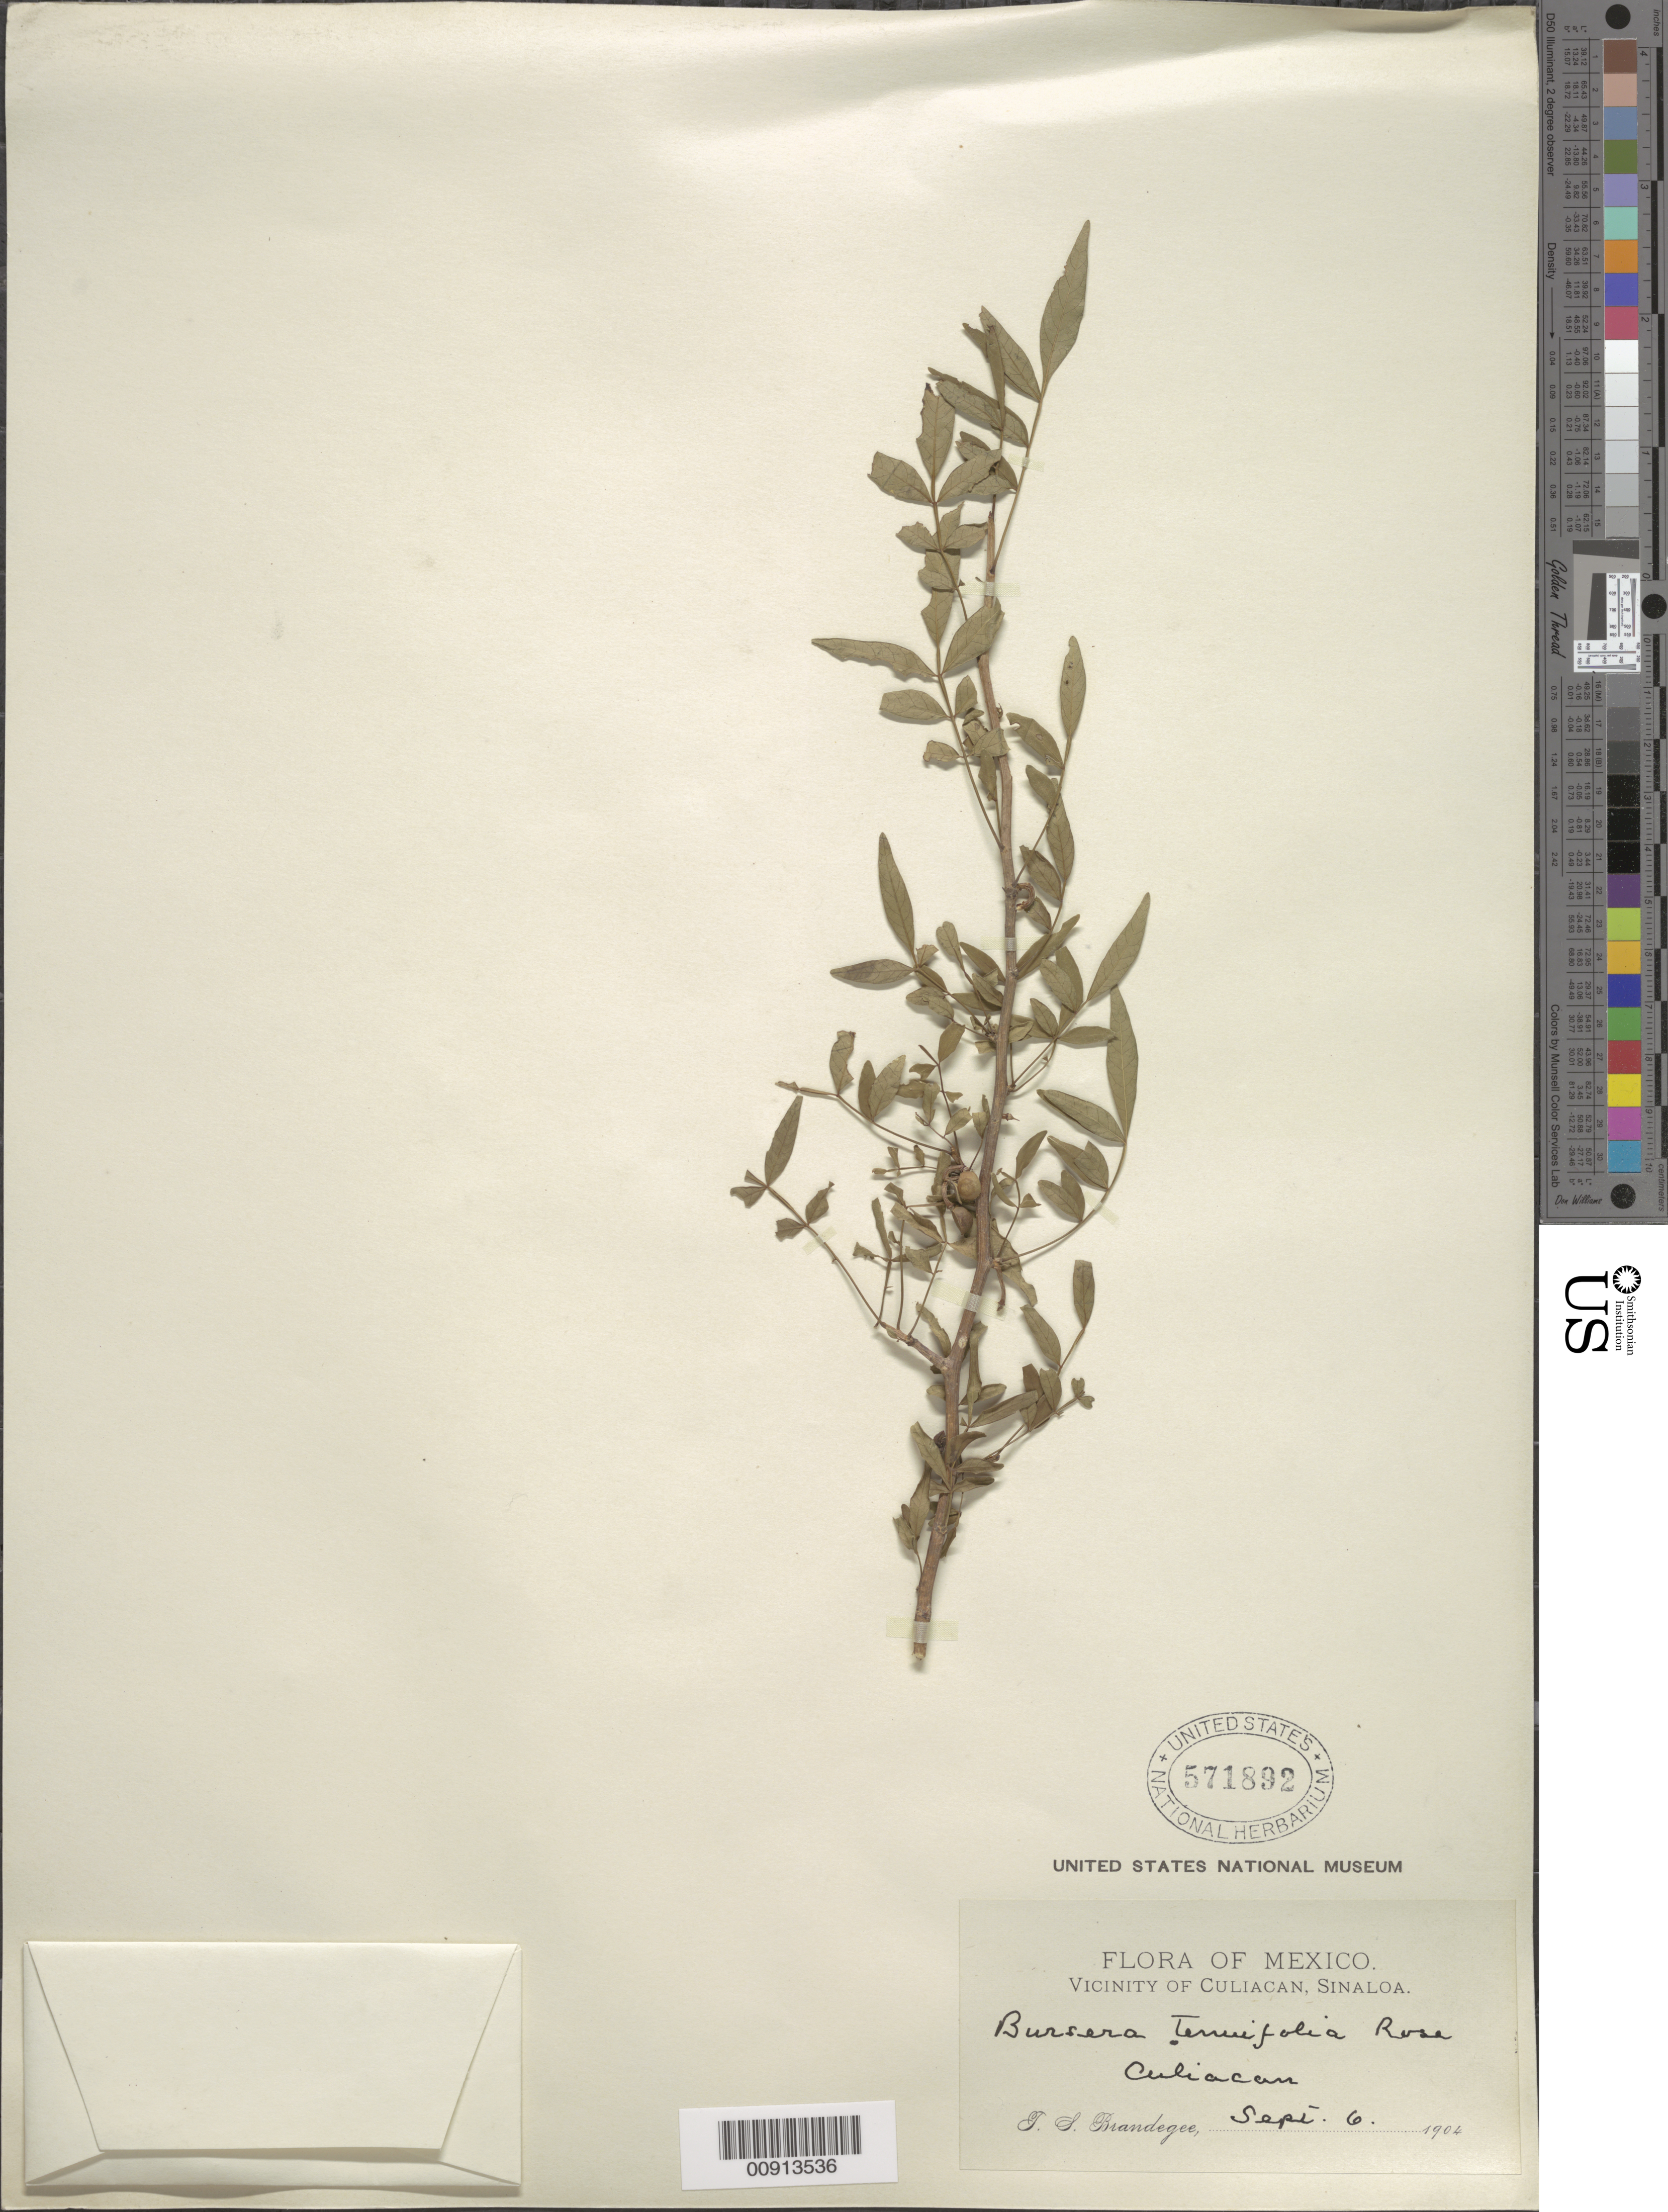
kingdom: Plantae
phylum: Tracheophyta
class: Magnoliopsida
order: Sapindales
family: Burseraceae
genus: Bursera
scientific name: Bursera fagaroides var. elongata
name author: (Kunth) Engl.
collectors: T. S. Brandegee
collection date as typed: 06 Sep 1904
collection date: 1904-09-06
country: Mexico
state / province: Sinaloa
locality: Culiacán, Sinaloa.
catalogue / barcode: US 571892